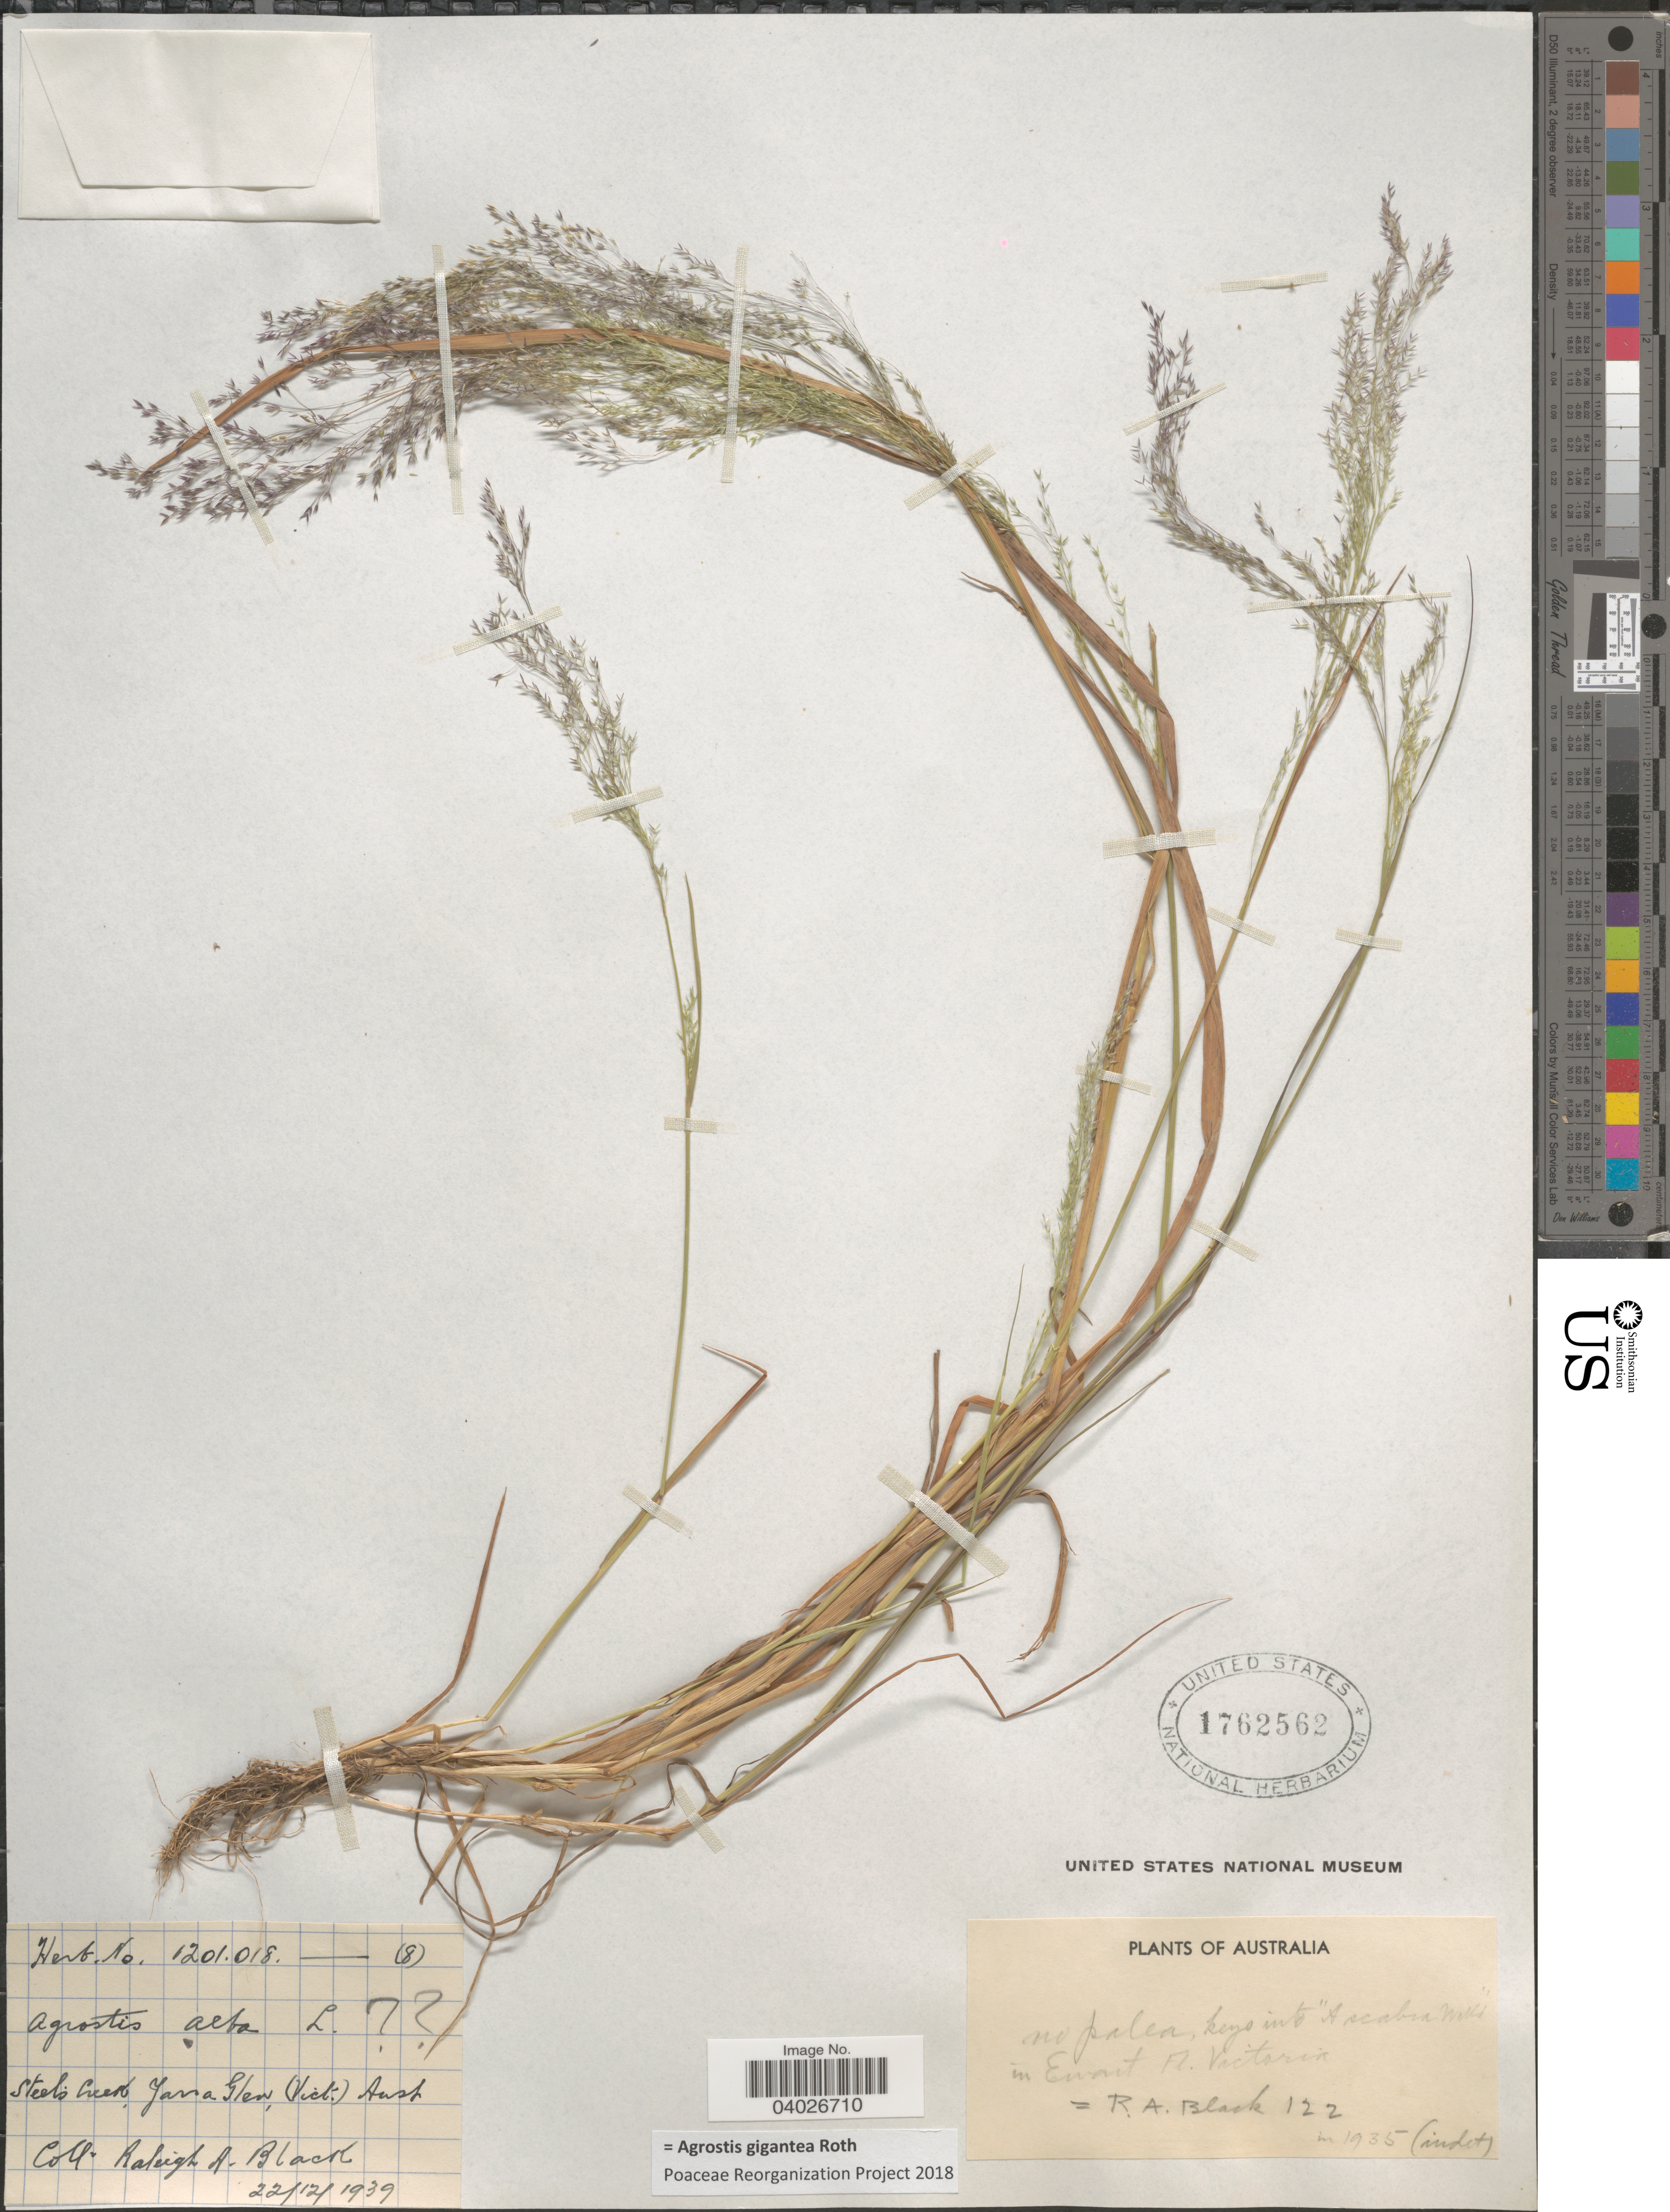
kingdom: Plantae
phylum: Tracheophyta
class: Liliopsida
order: Poales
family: Poaceae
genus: Agrostis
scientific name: Agrostis gigantea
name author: Roth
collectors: R. A. Black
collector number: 1201018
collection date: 1939-12-22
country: Australia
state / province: Victoria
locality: Steel's Creek, Yarra Glenn, (Vict.).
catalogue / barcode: US 1762562